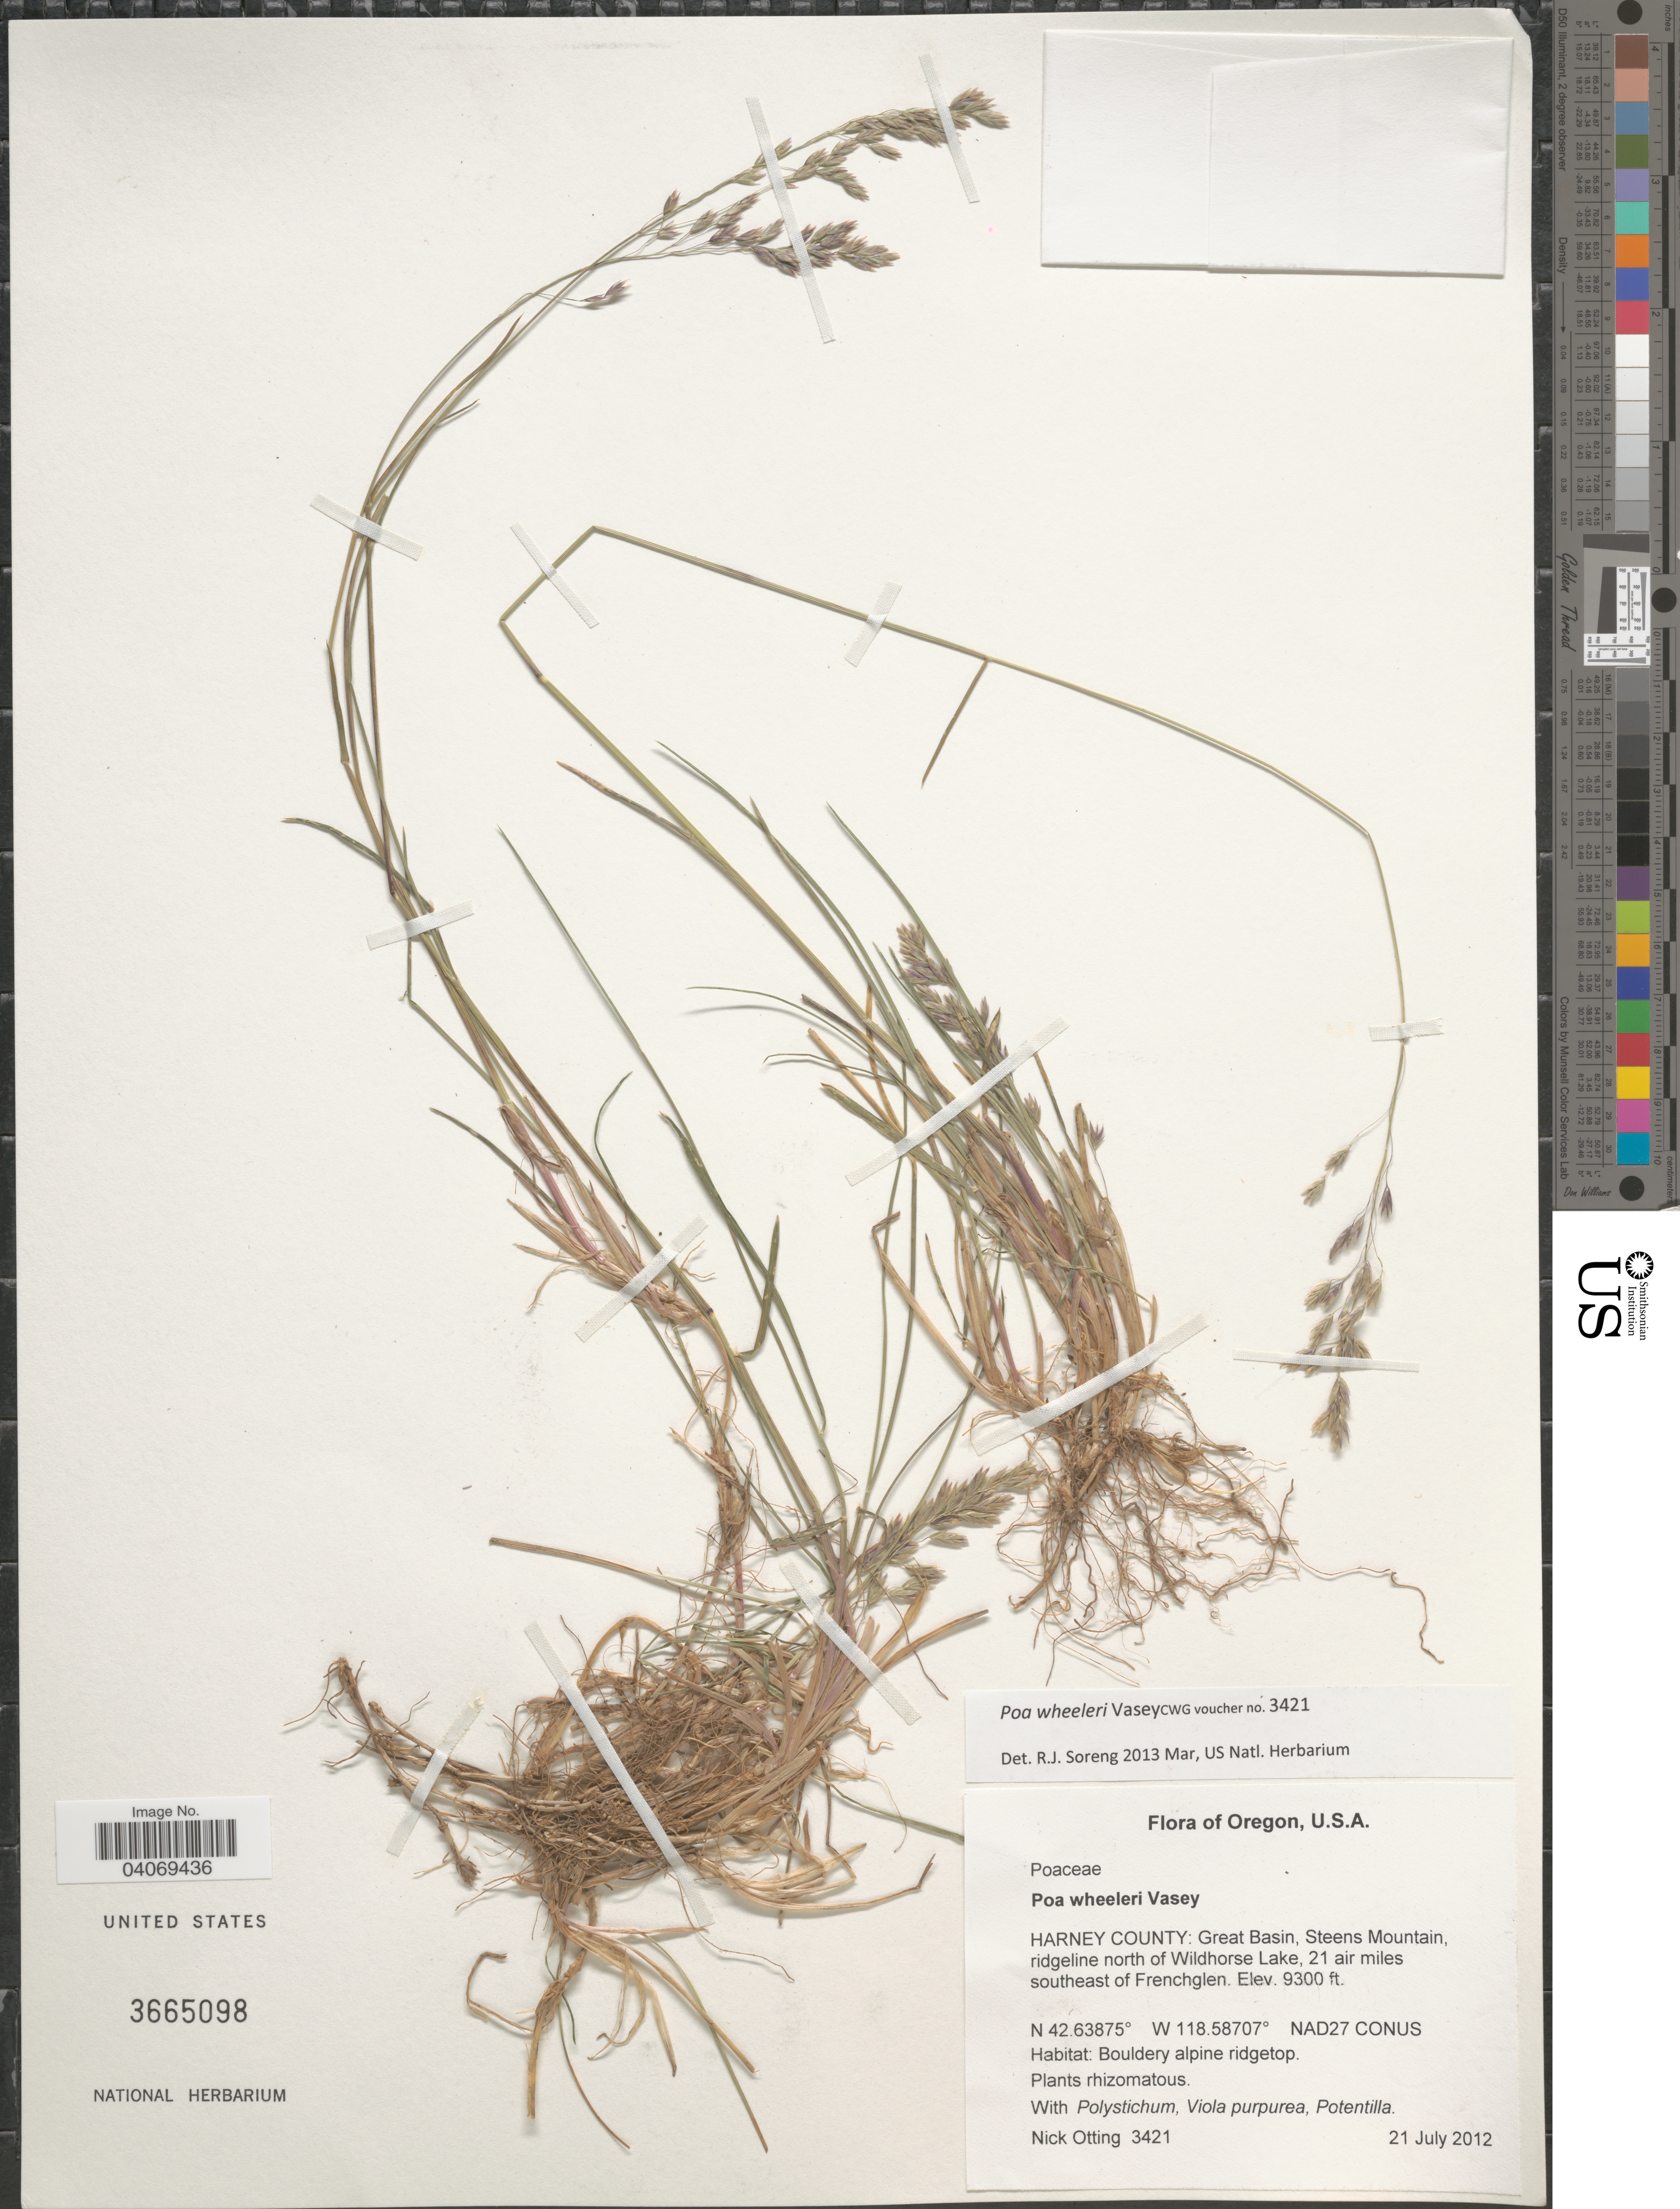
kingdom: Plantae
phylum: Tracheophyta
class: Liliopsida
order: Poales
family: Poaceae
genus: Poa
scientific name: Poa wheeleri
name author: Vasey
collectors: N. Otting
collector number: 3421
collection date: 2012-07-21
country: United States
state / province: Oregon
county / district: Harney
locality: Harney County: Great Basin, Steens Mountain, ridgeline north of Wildhorse Lake, 21 air miles southeast of Frenchglen. Nad27 CONUS. Bouldery alpine ridgetop.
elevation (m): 2835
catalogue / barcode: US 3665098